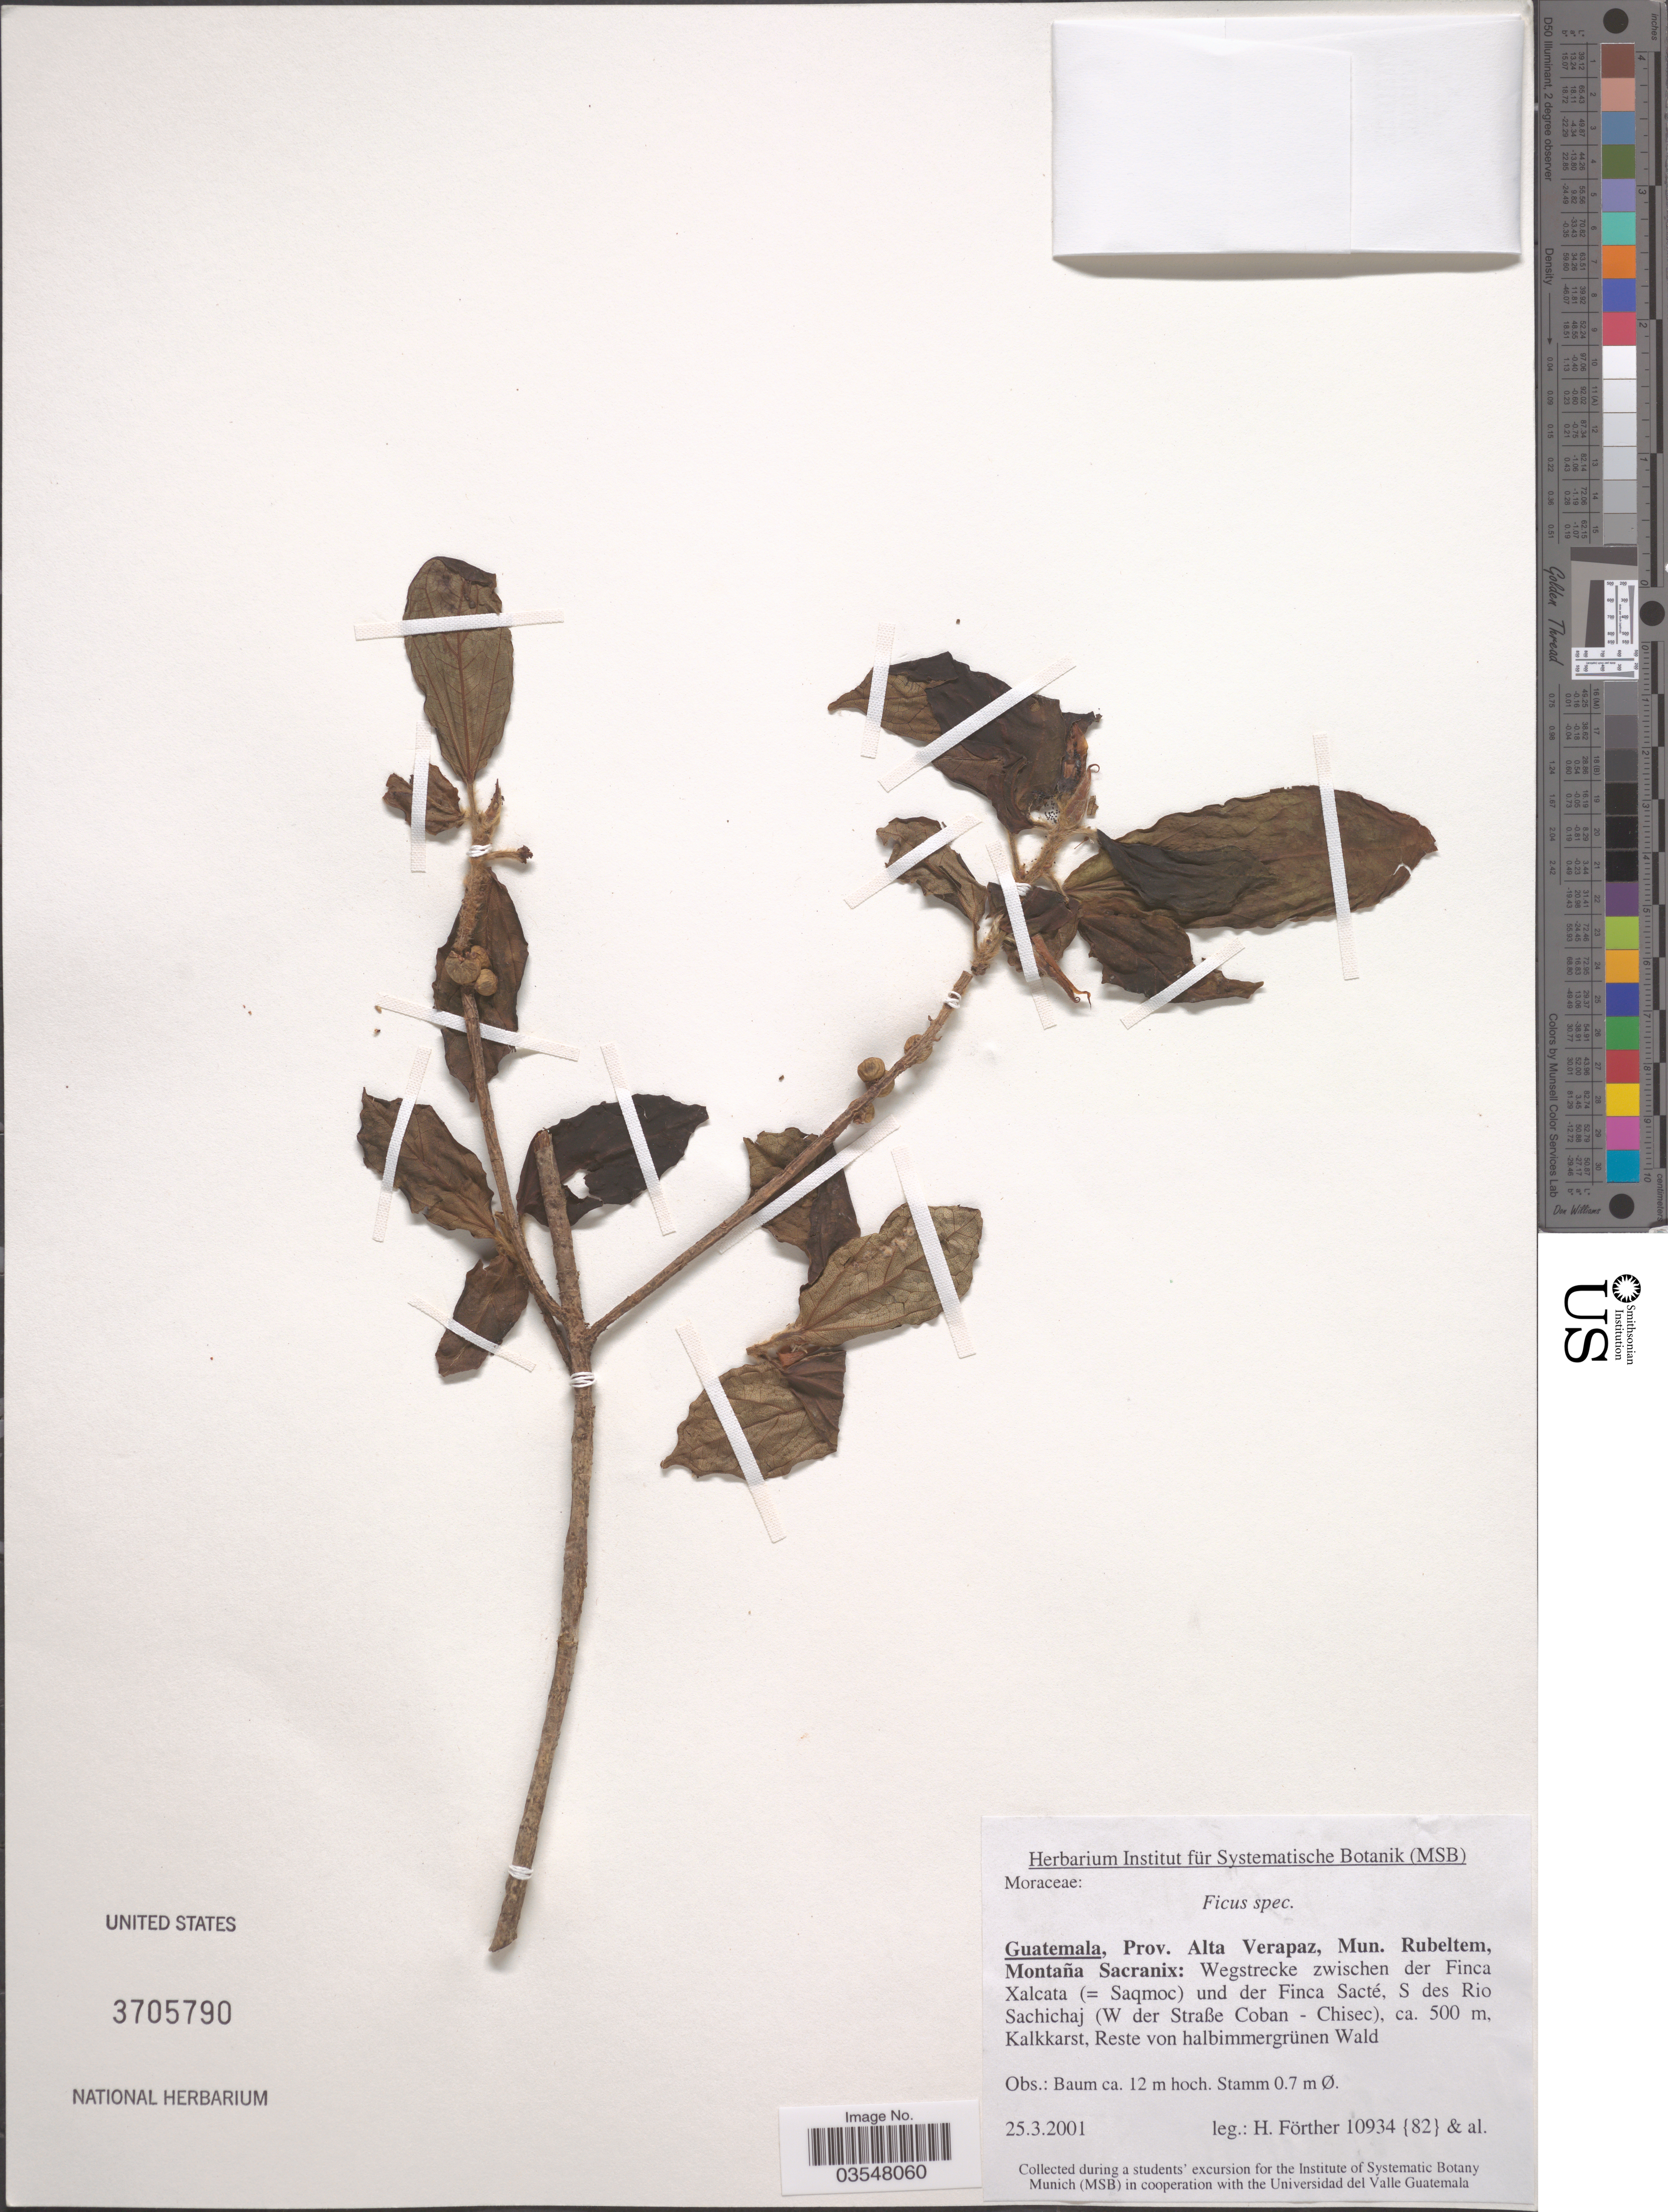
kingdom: Plantae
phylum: Tracheophyta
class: Magnoliopsida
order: Rosales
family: Moraceae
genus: Ficus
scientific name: Ficus colubrinae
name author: Standl.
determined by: Mitidieri, Nicole, (WIS), University of Wisconsin - Madison (UNITED STATES)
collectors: H. Förther & et al.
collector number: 10934{82}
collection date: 2001-03-25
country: Guatemala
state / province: Alta Verapaz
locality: Mun. Rubeltem, Montaña Sacranix: Wegstrecke zwischen der Finca Xalcata (= Saqmoc) und der Finca Sacté, S des Rio Sachichaj (W der Straße Coban - Chisec).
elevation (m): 500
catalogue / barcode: US 3705790